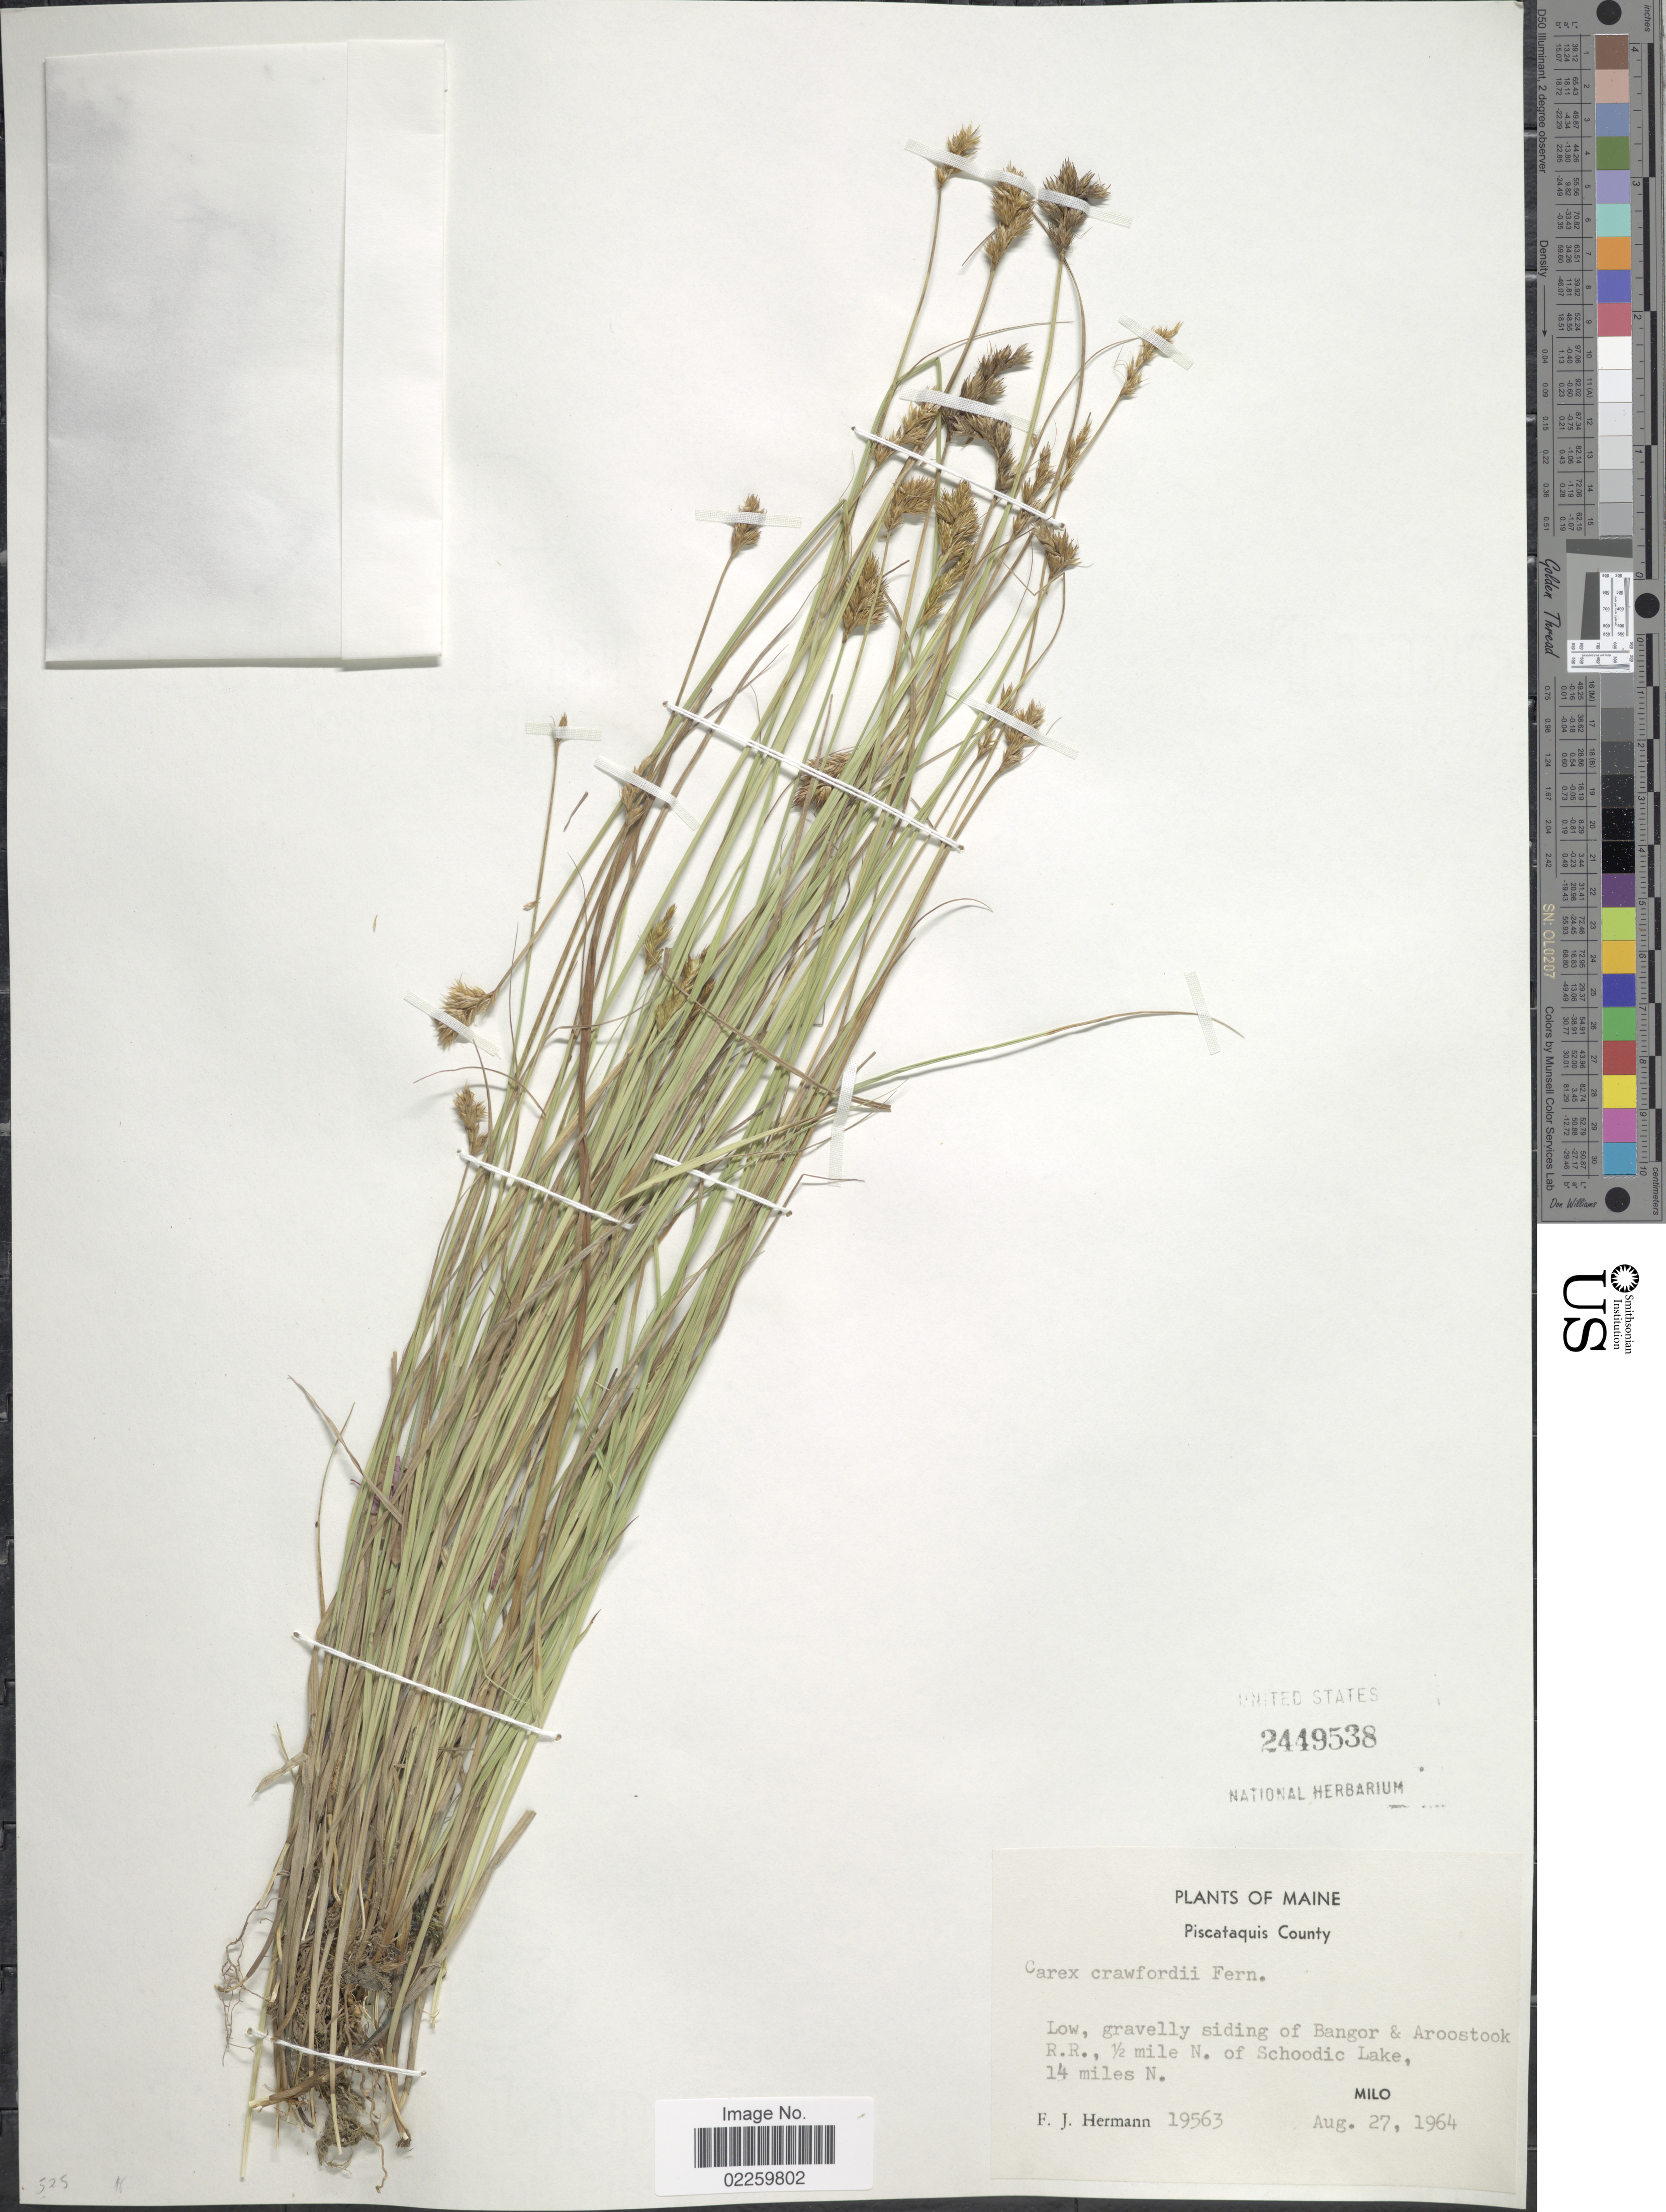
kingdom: Plantae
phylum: Tracheophyta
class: Liliopsida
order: Poales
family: Cyperaceae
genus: Carex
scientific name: Carex crawfordii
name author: Fernald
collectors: F. J. Hermann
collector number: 19563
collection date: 1964-08-27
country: United States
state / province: Maine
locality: Piscataquis County, low, gravelly siding of Bangor & Aroostook R.R., 1/2 mile N. of Schoodic Lake, 14 miles N. Milo.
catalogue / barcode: US 2449538